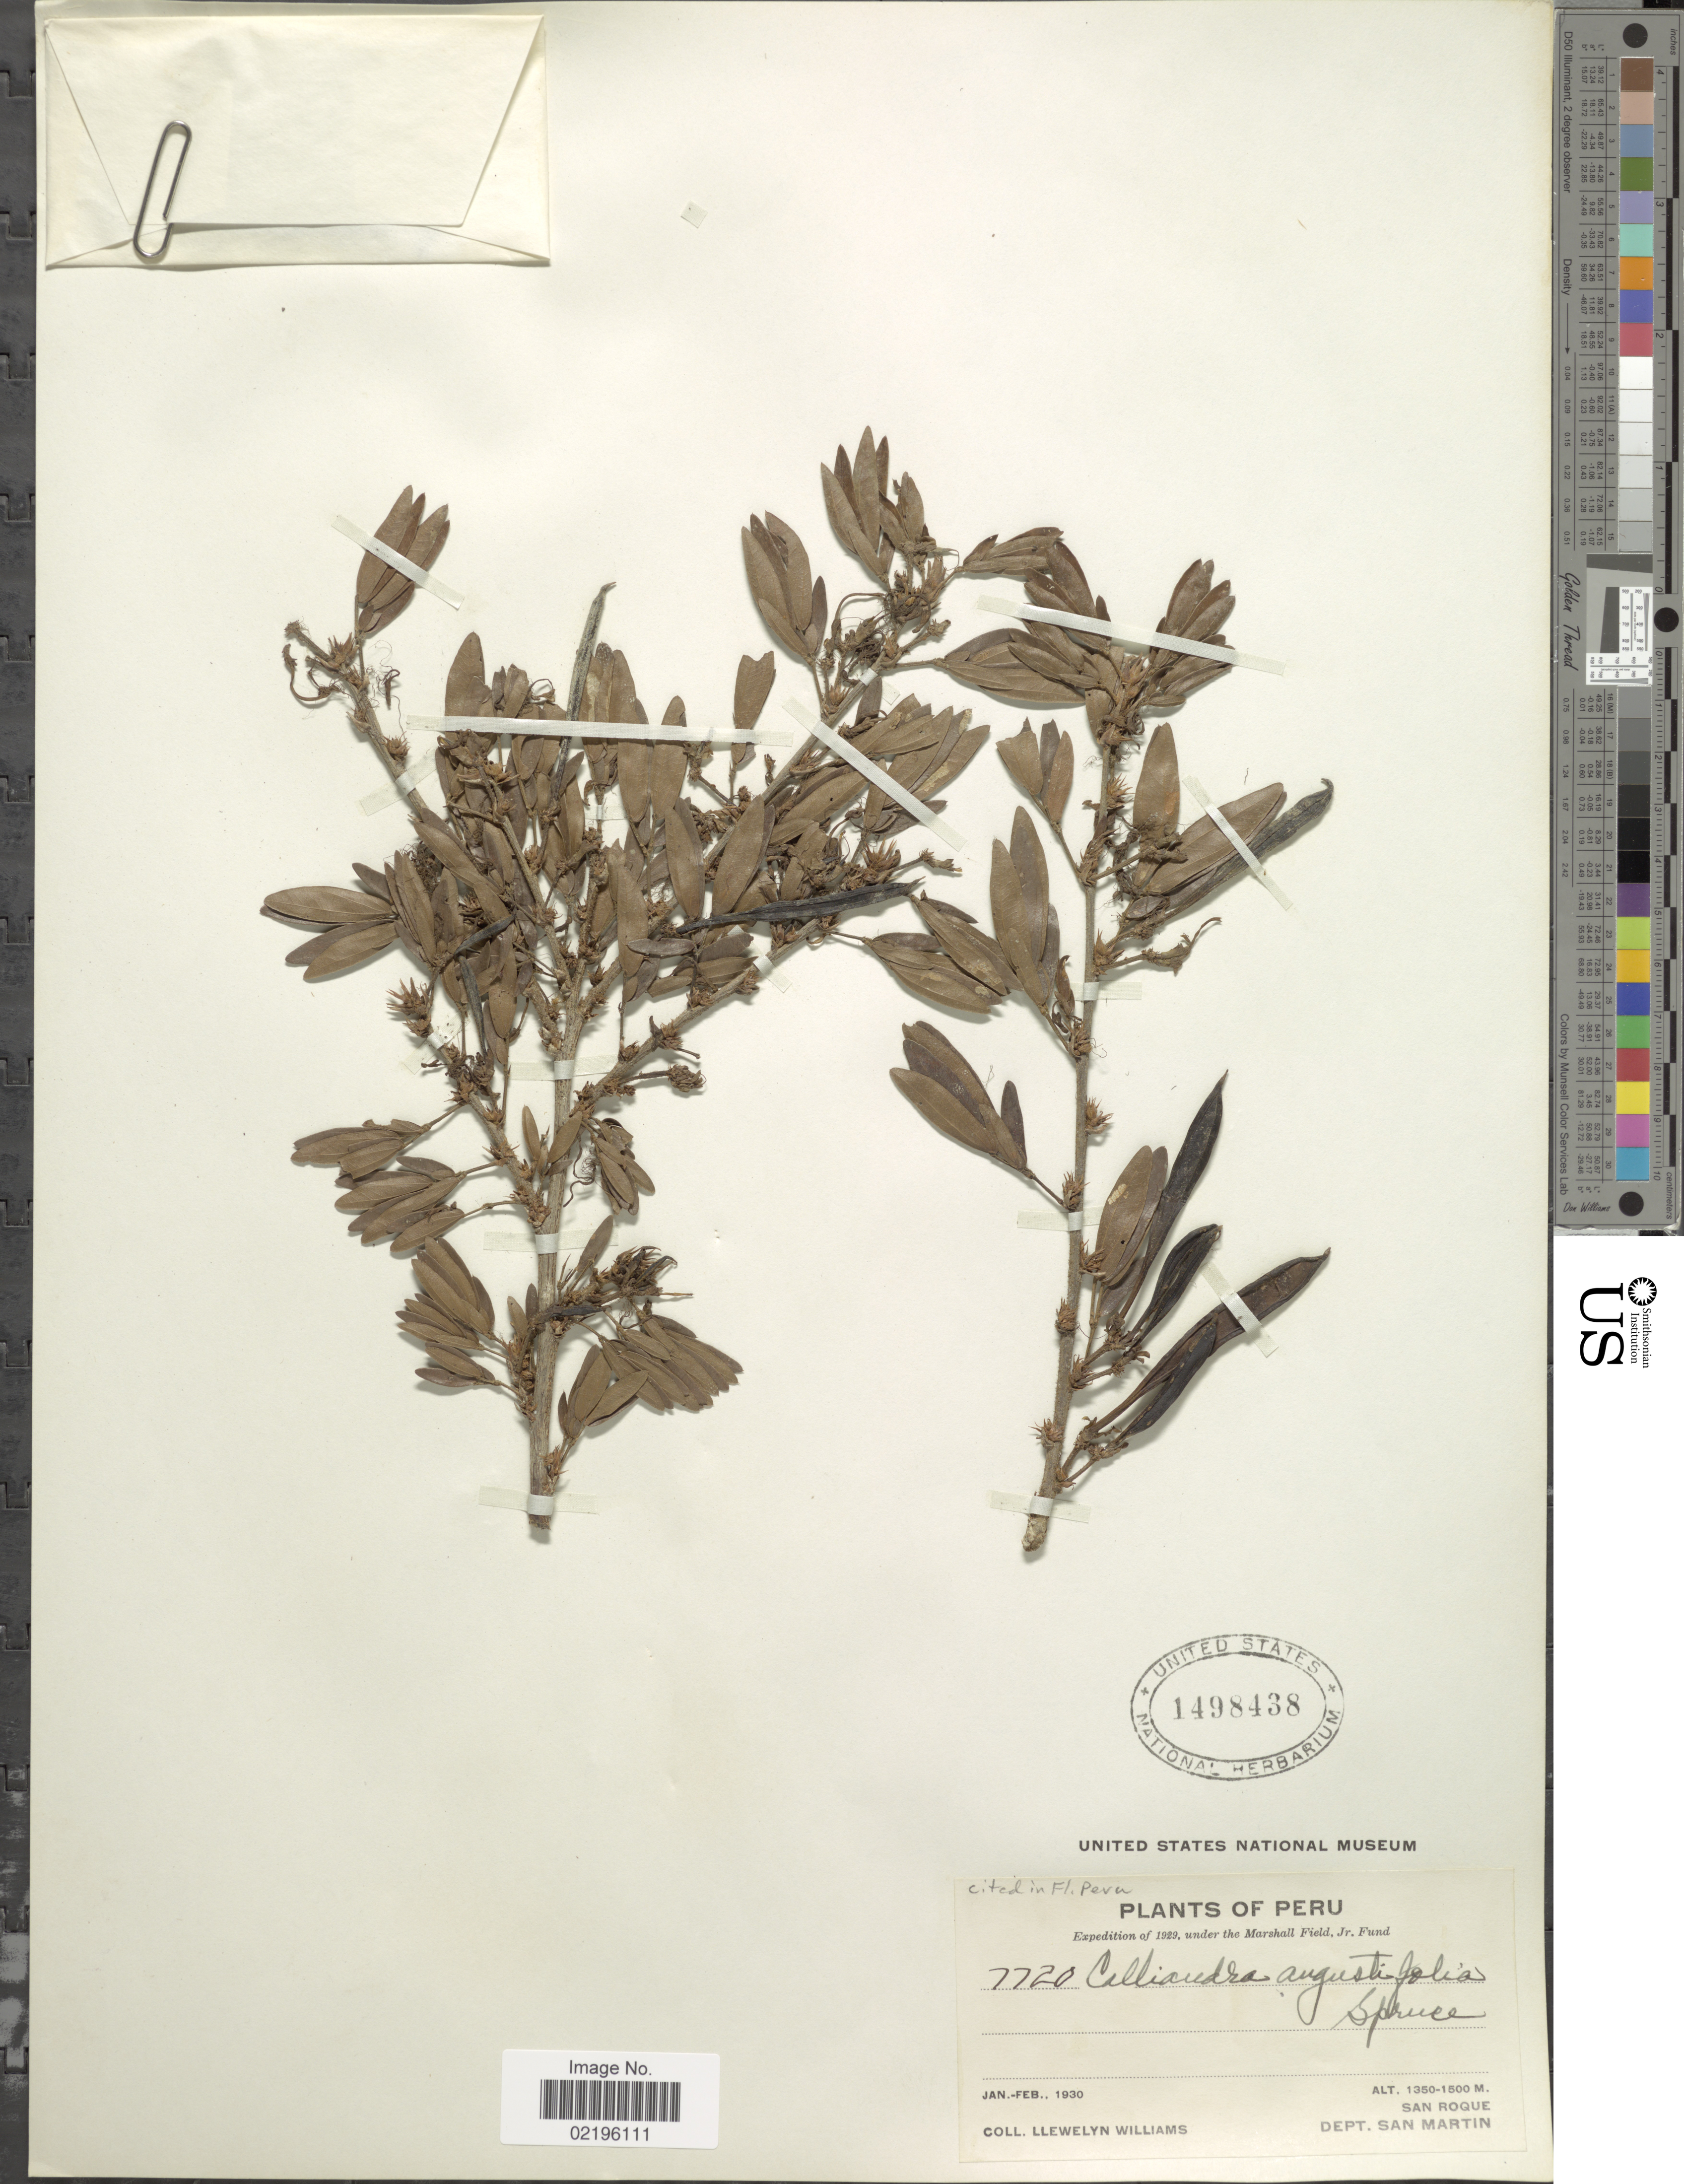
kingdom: Plantae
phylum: Tracheophyta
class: Magnoliopsida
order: Fabales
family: Fabaceae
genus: Calliandra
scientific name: Calliandra angustifolia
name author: Spruce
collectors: Ll. Williams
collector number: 7720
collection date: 1930-01/1930-02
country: Peru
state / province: San Martín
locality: San Roque. Dept. San Martin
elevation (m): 1350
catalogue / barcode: US 1498438